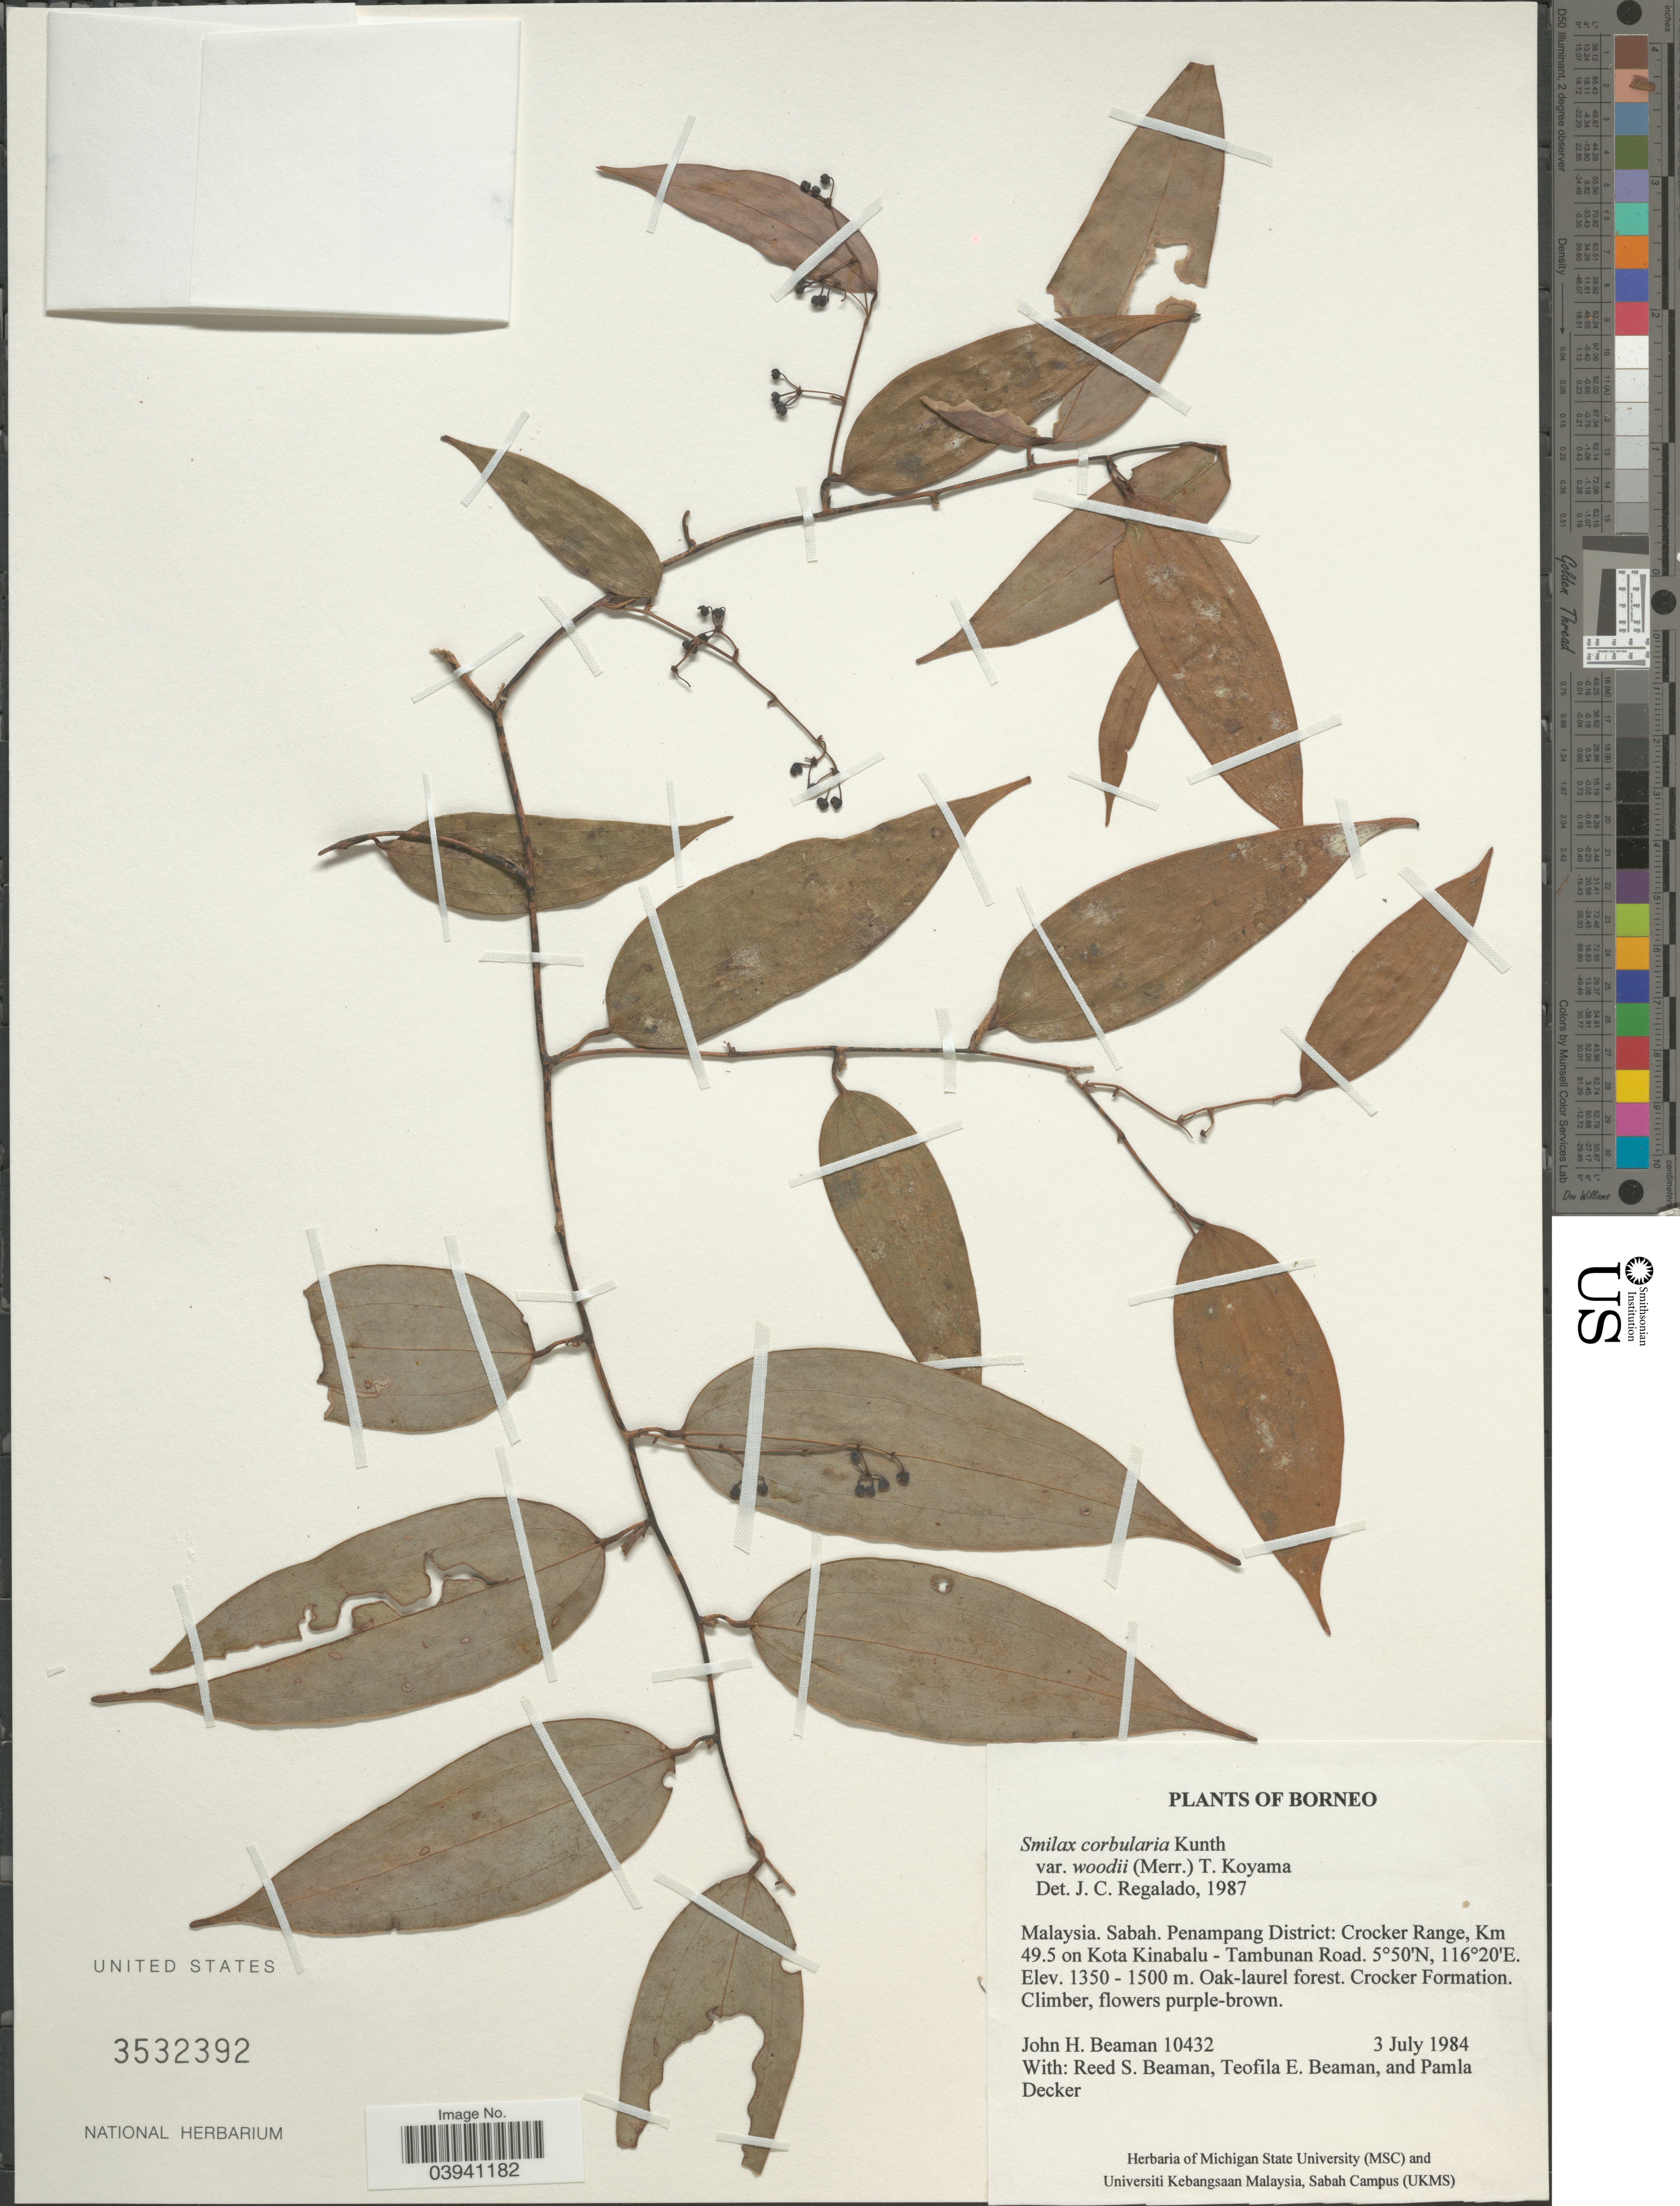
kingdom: Plantae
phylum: Tracheophyta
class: Liliopsida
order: Liliales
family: Smilacaceae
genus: Smilax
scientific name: Smilax corbularia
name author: Kunth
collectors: J. H. Beaman, R. S. Beaman, T. E. Beaman & P. Decker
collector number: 10432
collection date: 1984-07-03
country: Malaysia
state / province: Sabah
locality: Borneo. Penampang District: Crocker Range, Km 49.5 on Kota Kinabalu - Tambunan Road. Crocker Formation.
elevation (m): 1350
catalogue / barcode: US 3532392